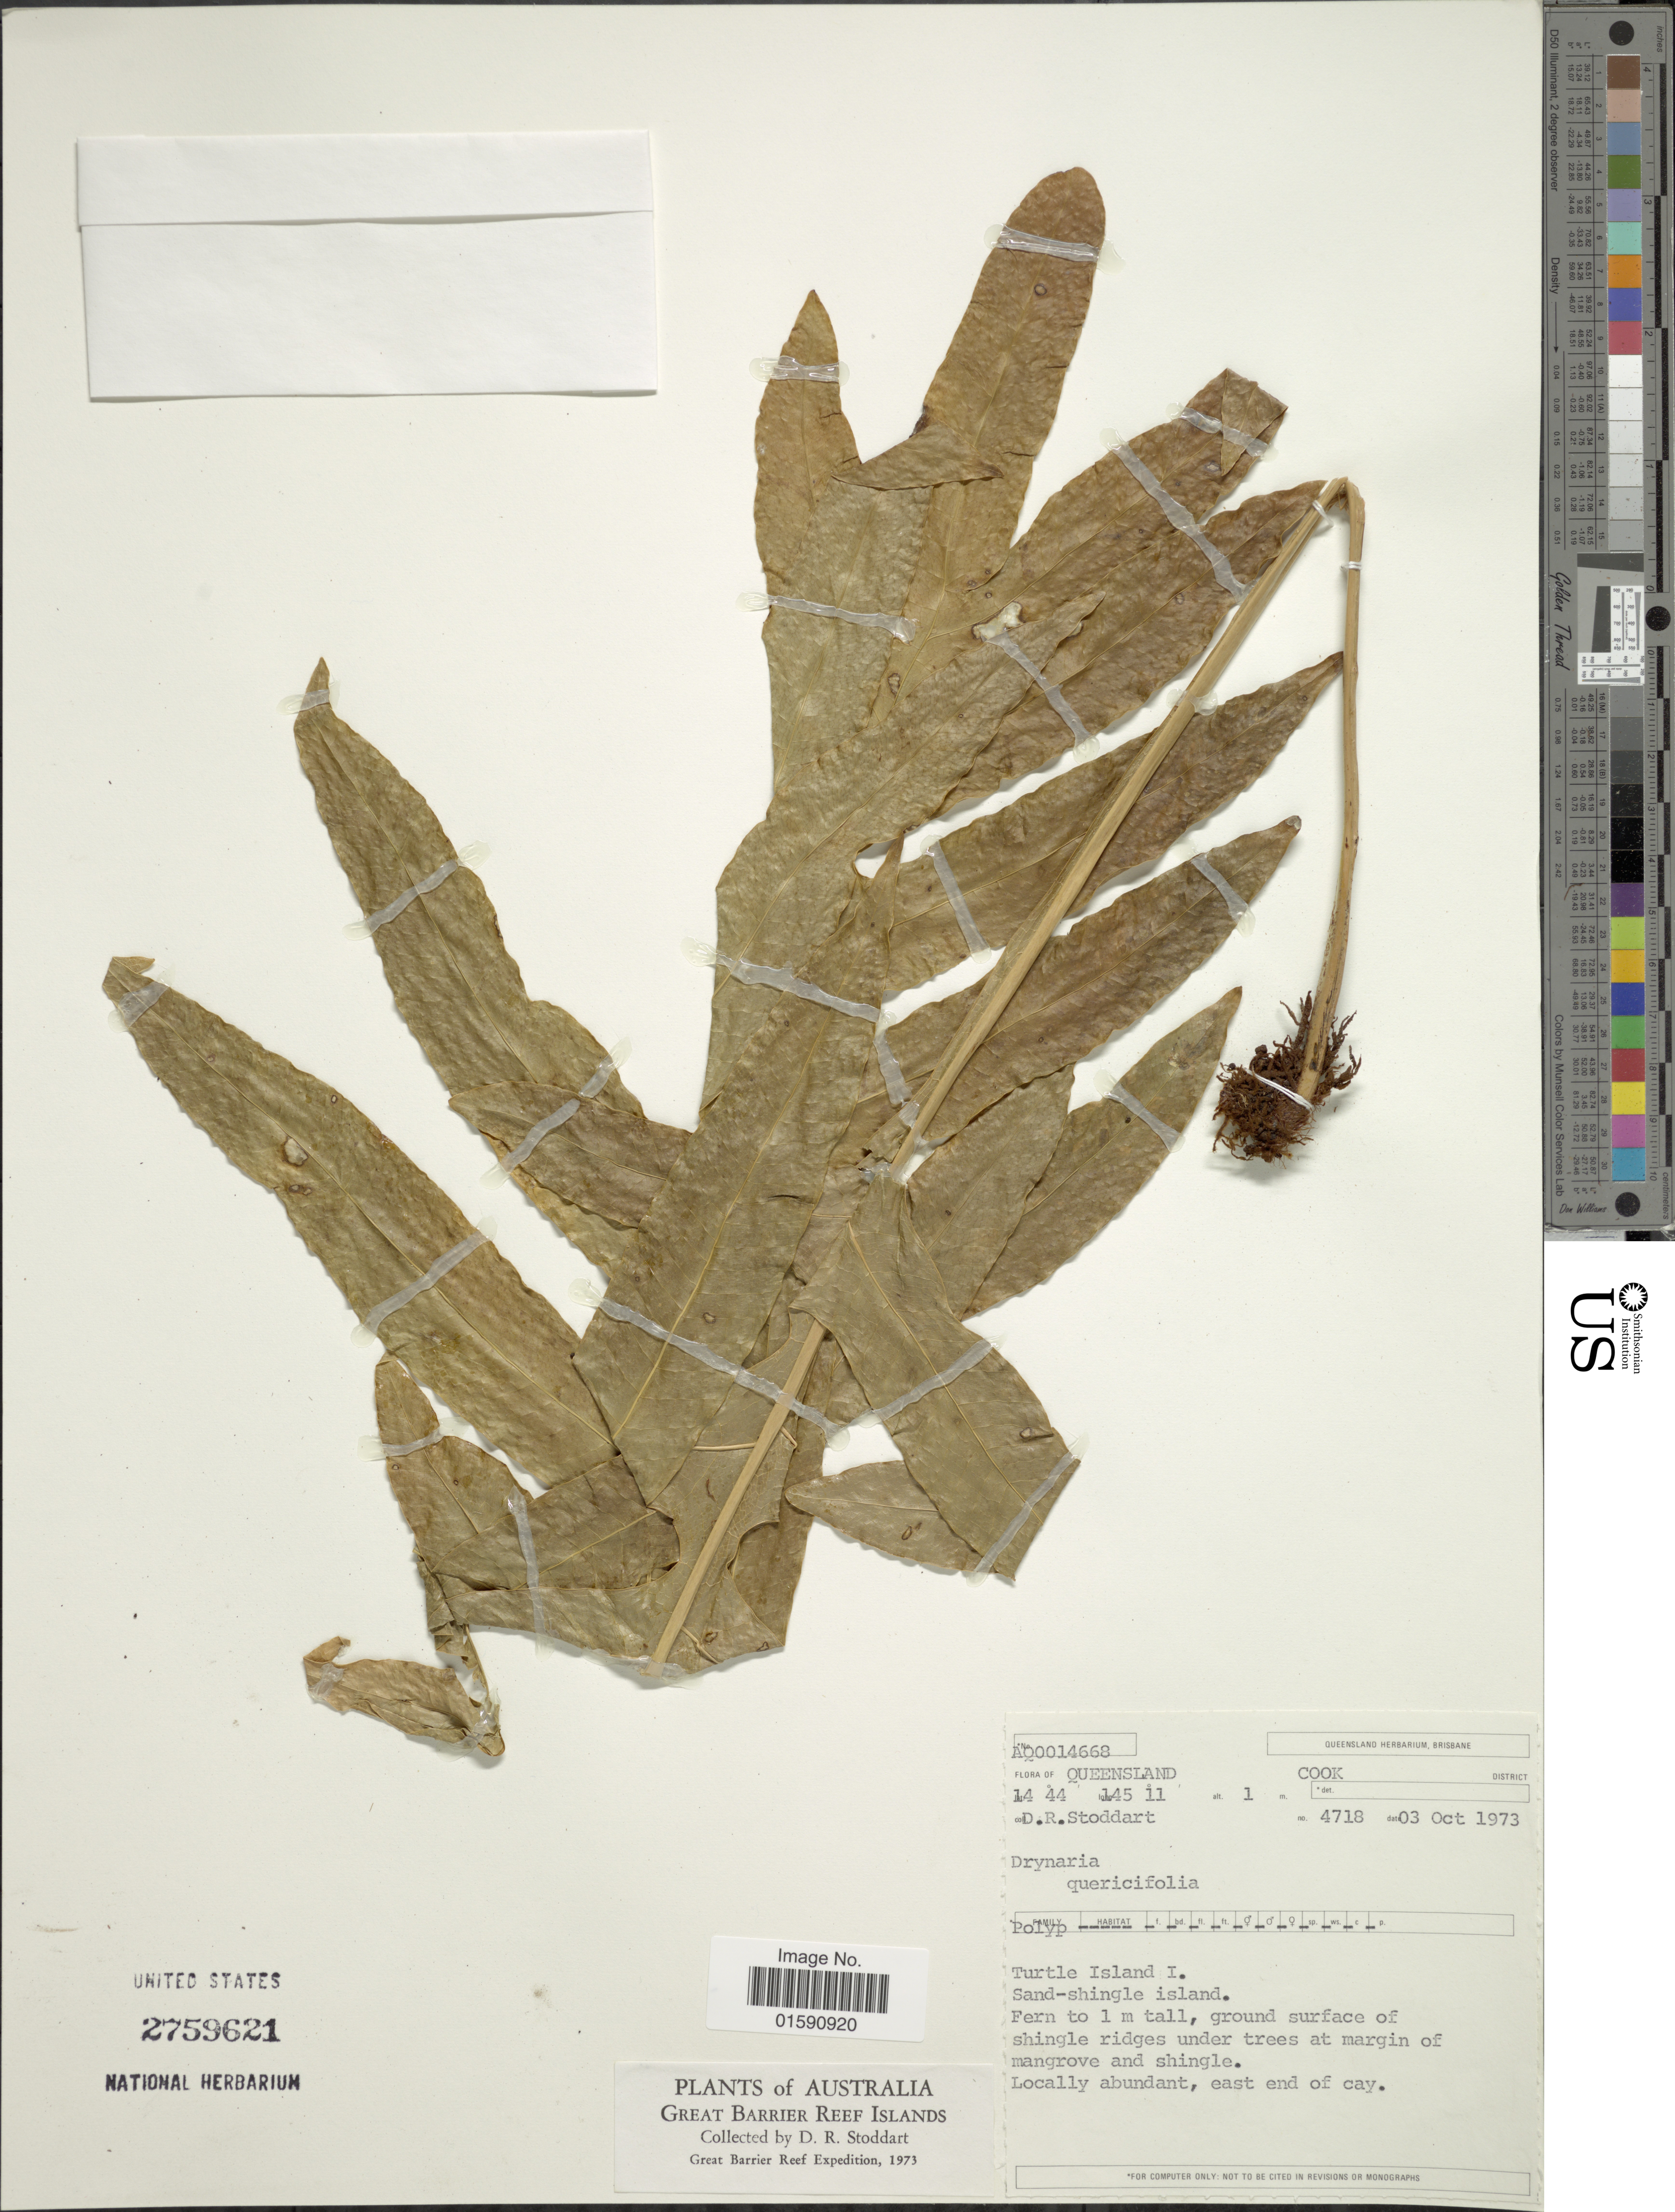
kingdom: Plantae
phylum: Tracheophyta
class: Polypodiopsida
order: Polypodiales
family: Polypodiaceae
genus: Drynaria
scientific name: Drynaria quercifolia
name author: (L.) J. Sm.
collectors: D. R. Stoddart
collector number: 4718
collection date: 1973-10-03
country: Australia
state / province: Queensland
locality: Cook District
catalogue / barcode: US 2759621